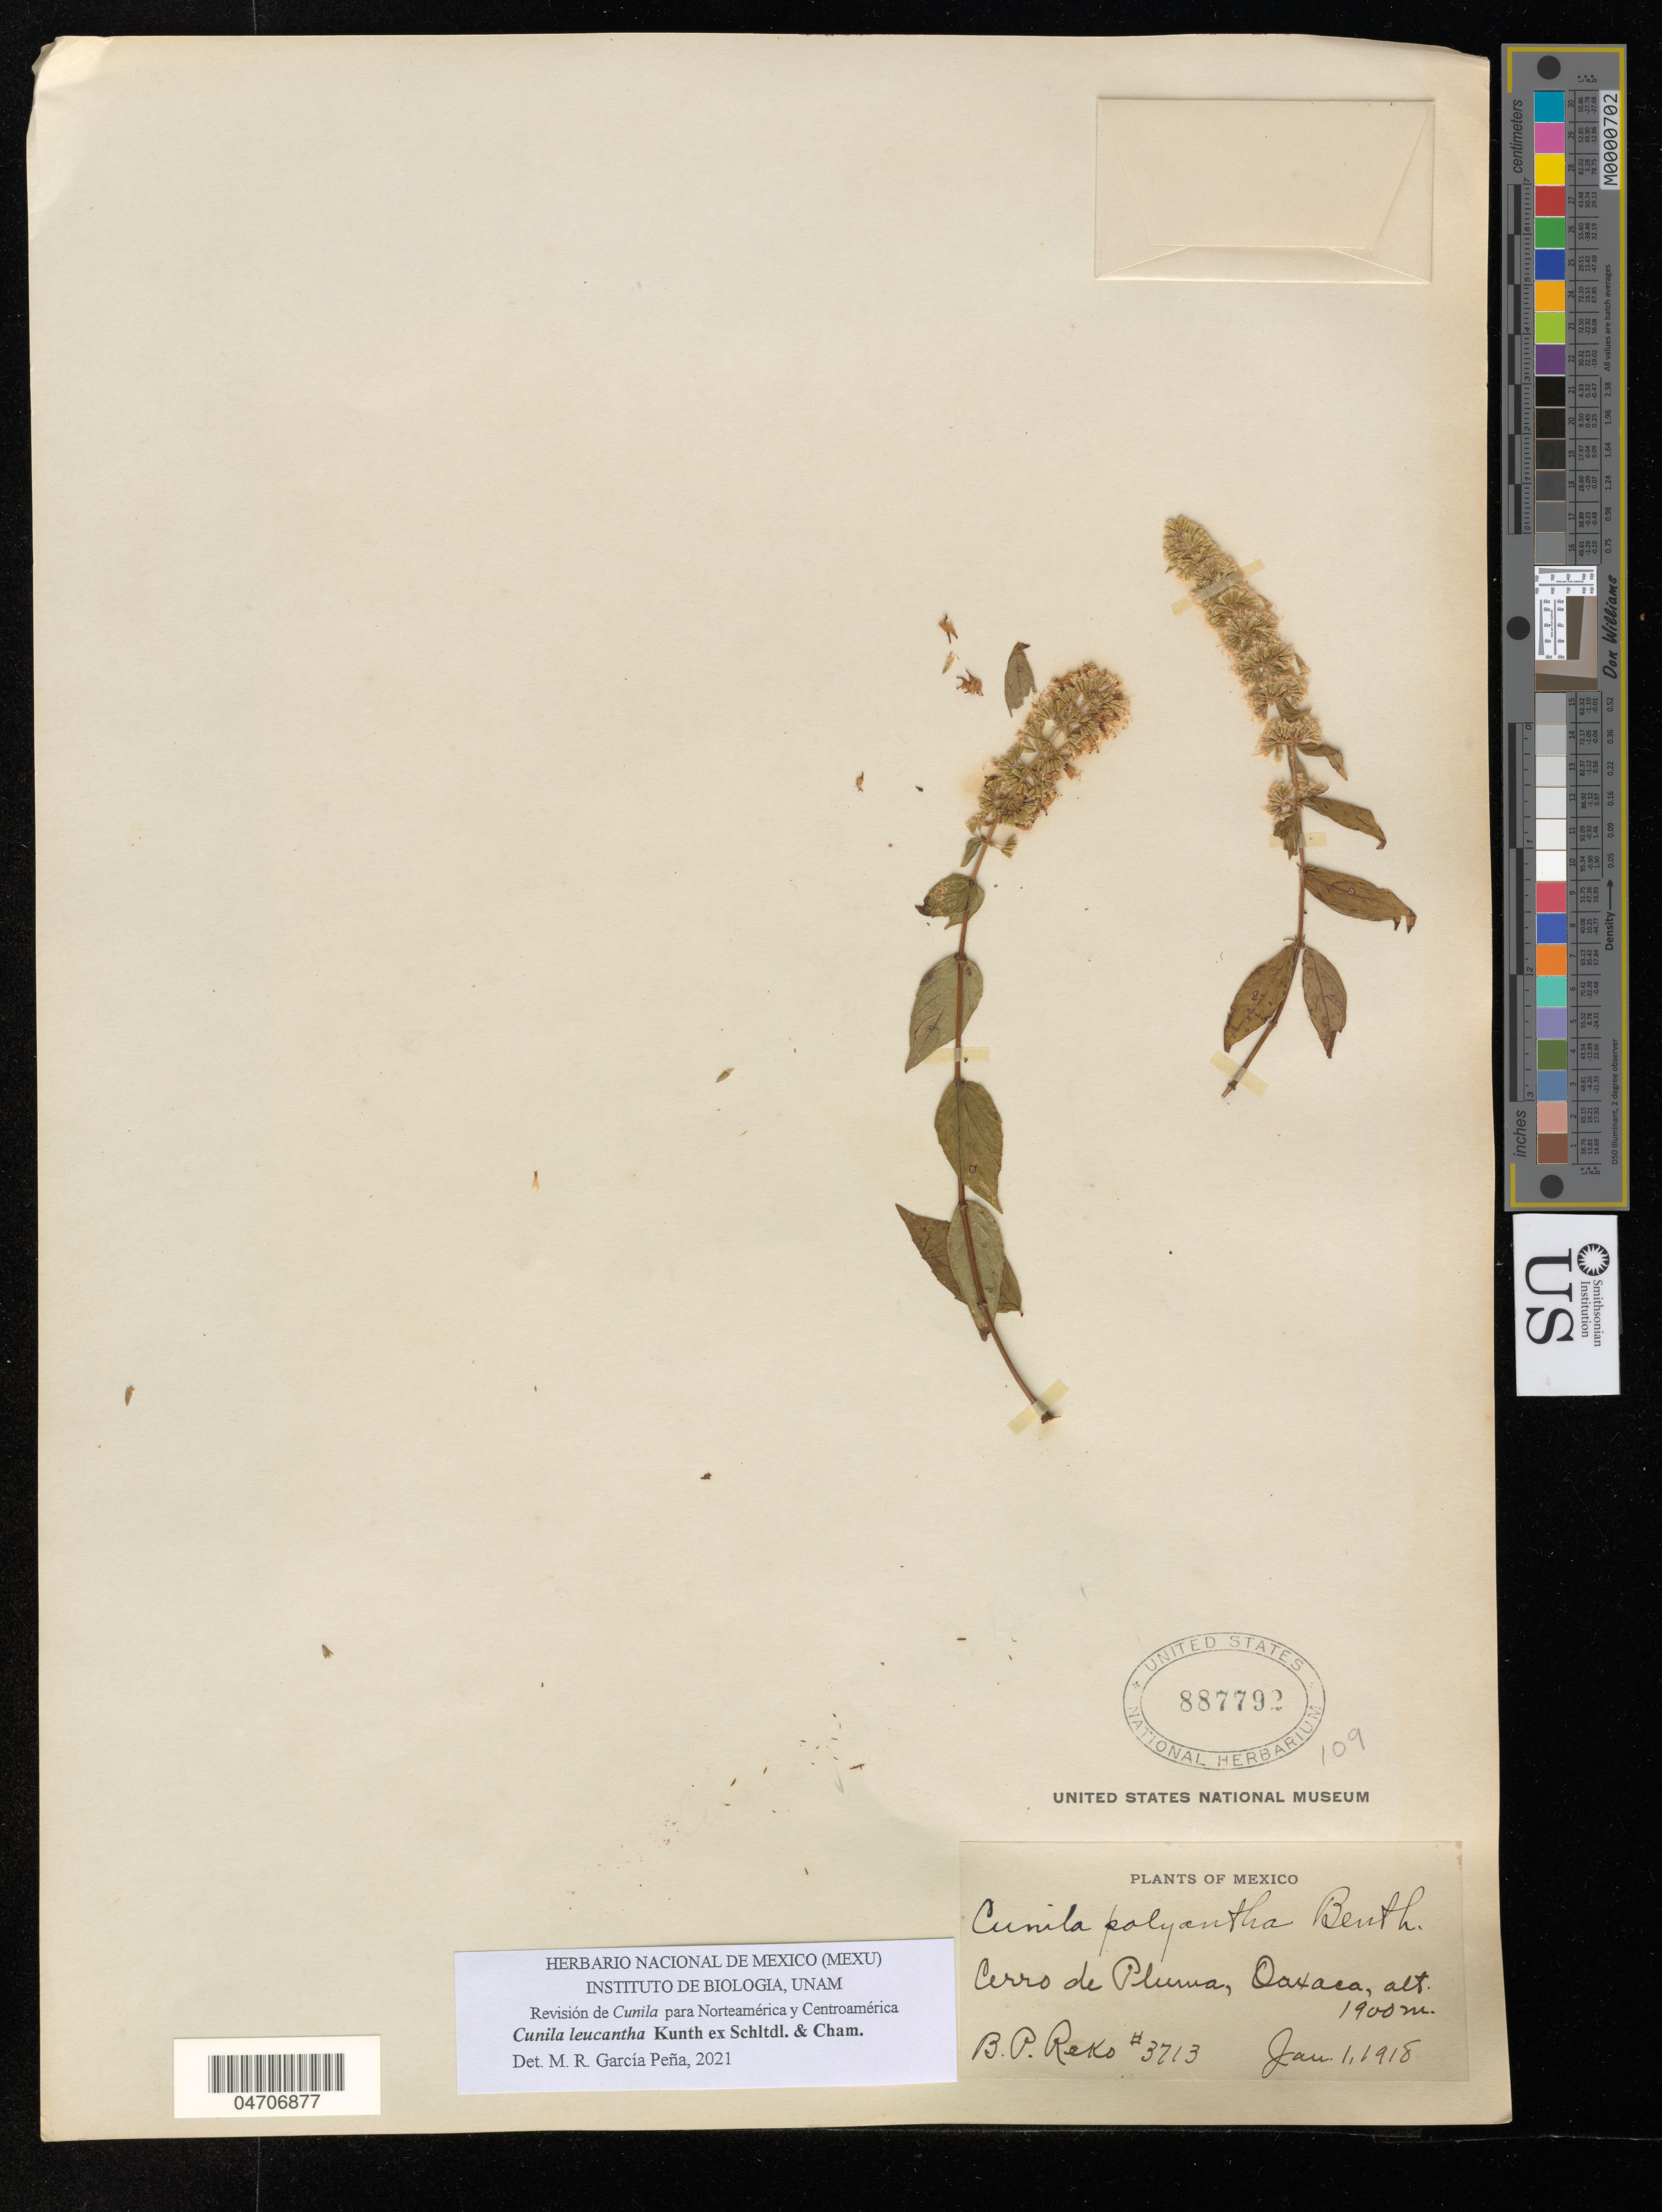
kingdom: Plantae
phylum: Tracheophyta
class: Magnoliopsida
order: Lamiales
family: Lamiaceae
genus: Cunila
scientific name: Cunila leucantha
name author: Kunth ex Schltdl. & Cham.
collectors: B. P. Reko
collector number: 3713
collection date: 1918-01-01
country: Mexico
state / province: Oaxaca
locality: Cerro de Pluma.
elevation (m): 1900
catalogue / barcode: US 887792